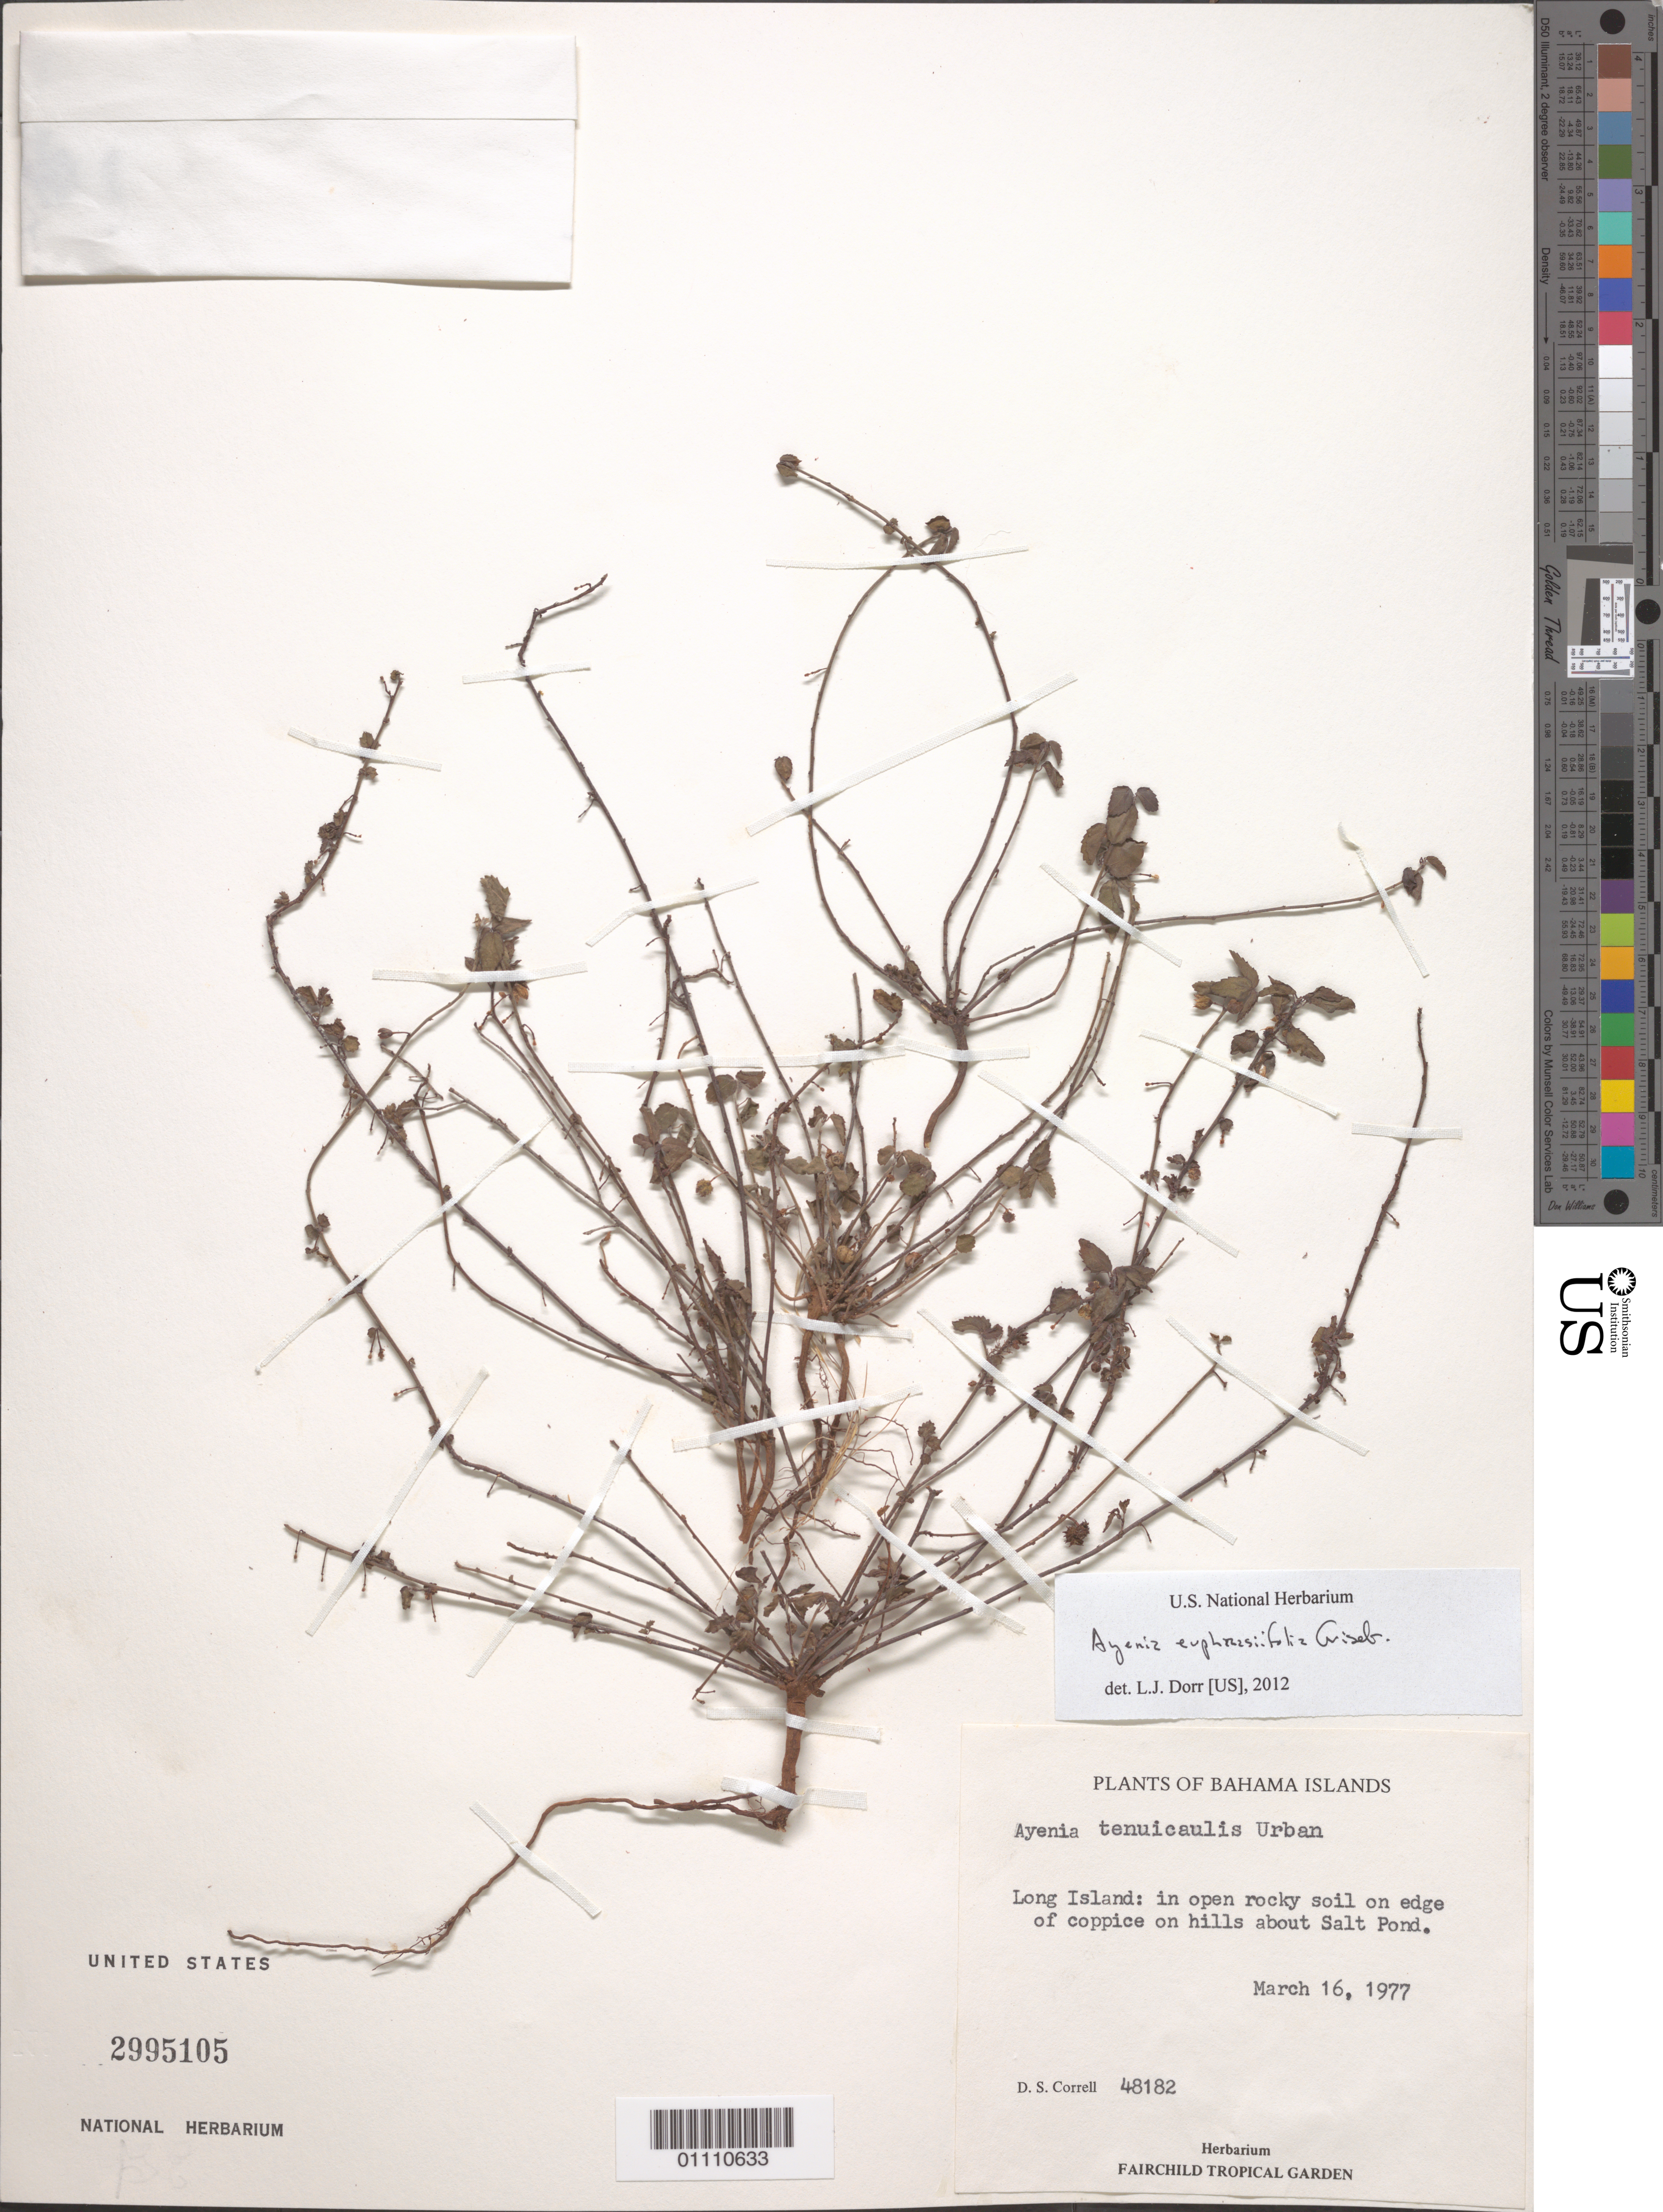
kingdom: Plantae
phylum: Tracheophyta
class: Magnoliopsida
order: Malvales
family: Malvaceae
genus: Ayenia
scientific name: Ayenia euphrasiifolia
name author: Griseb.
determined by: Dorr, L. J., (BOT), Smithsonian Institution - National Museum of Natural History (UNITED STATES)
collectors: D. S. Correll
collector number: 48182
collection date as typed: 16 Mar 1977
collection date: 1977-03-16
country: Bahamas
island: Long I.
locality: Long Island: on edge of coppice on hills about Salt Pond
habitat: In open rocky soil on edgeof coppice on hills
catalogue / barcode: US 2995105